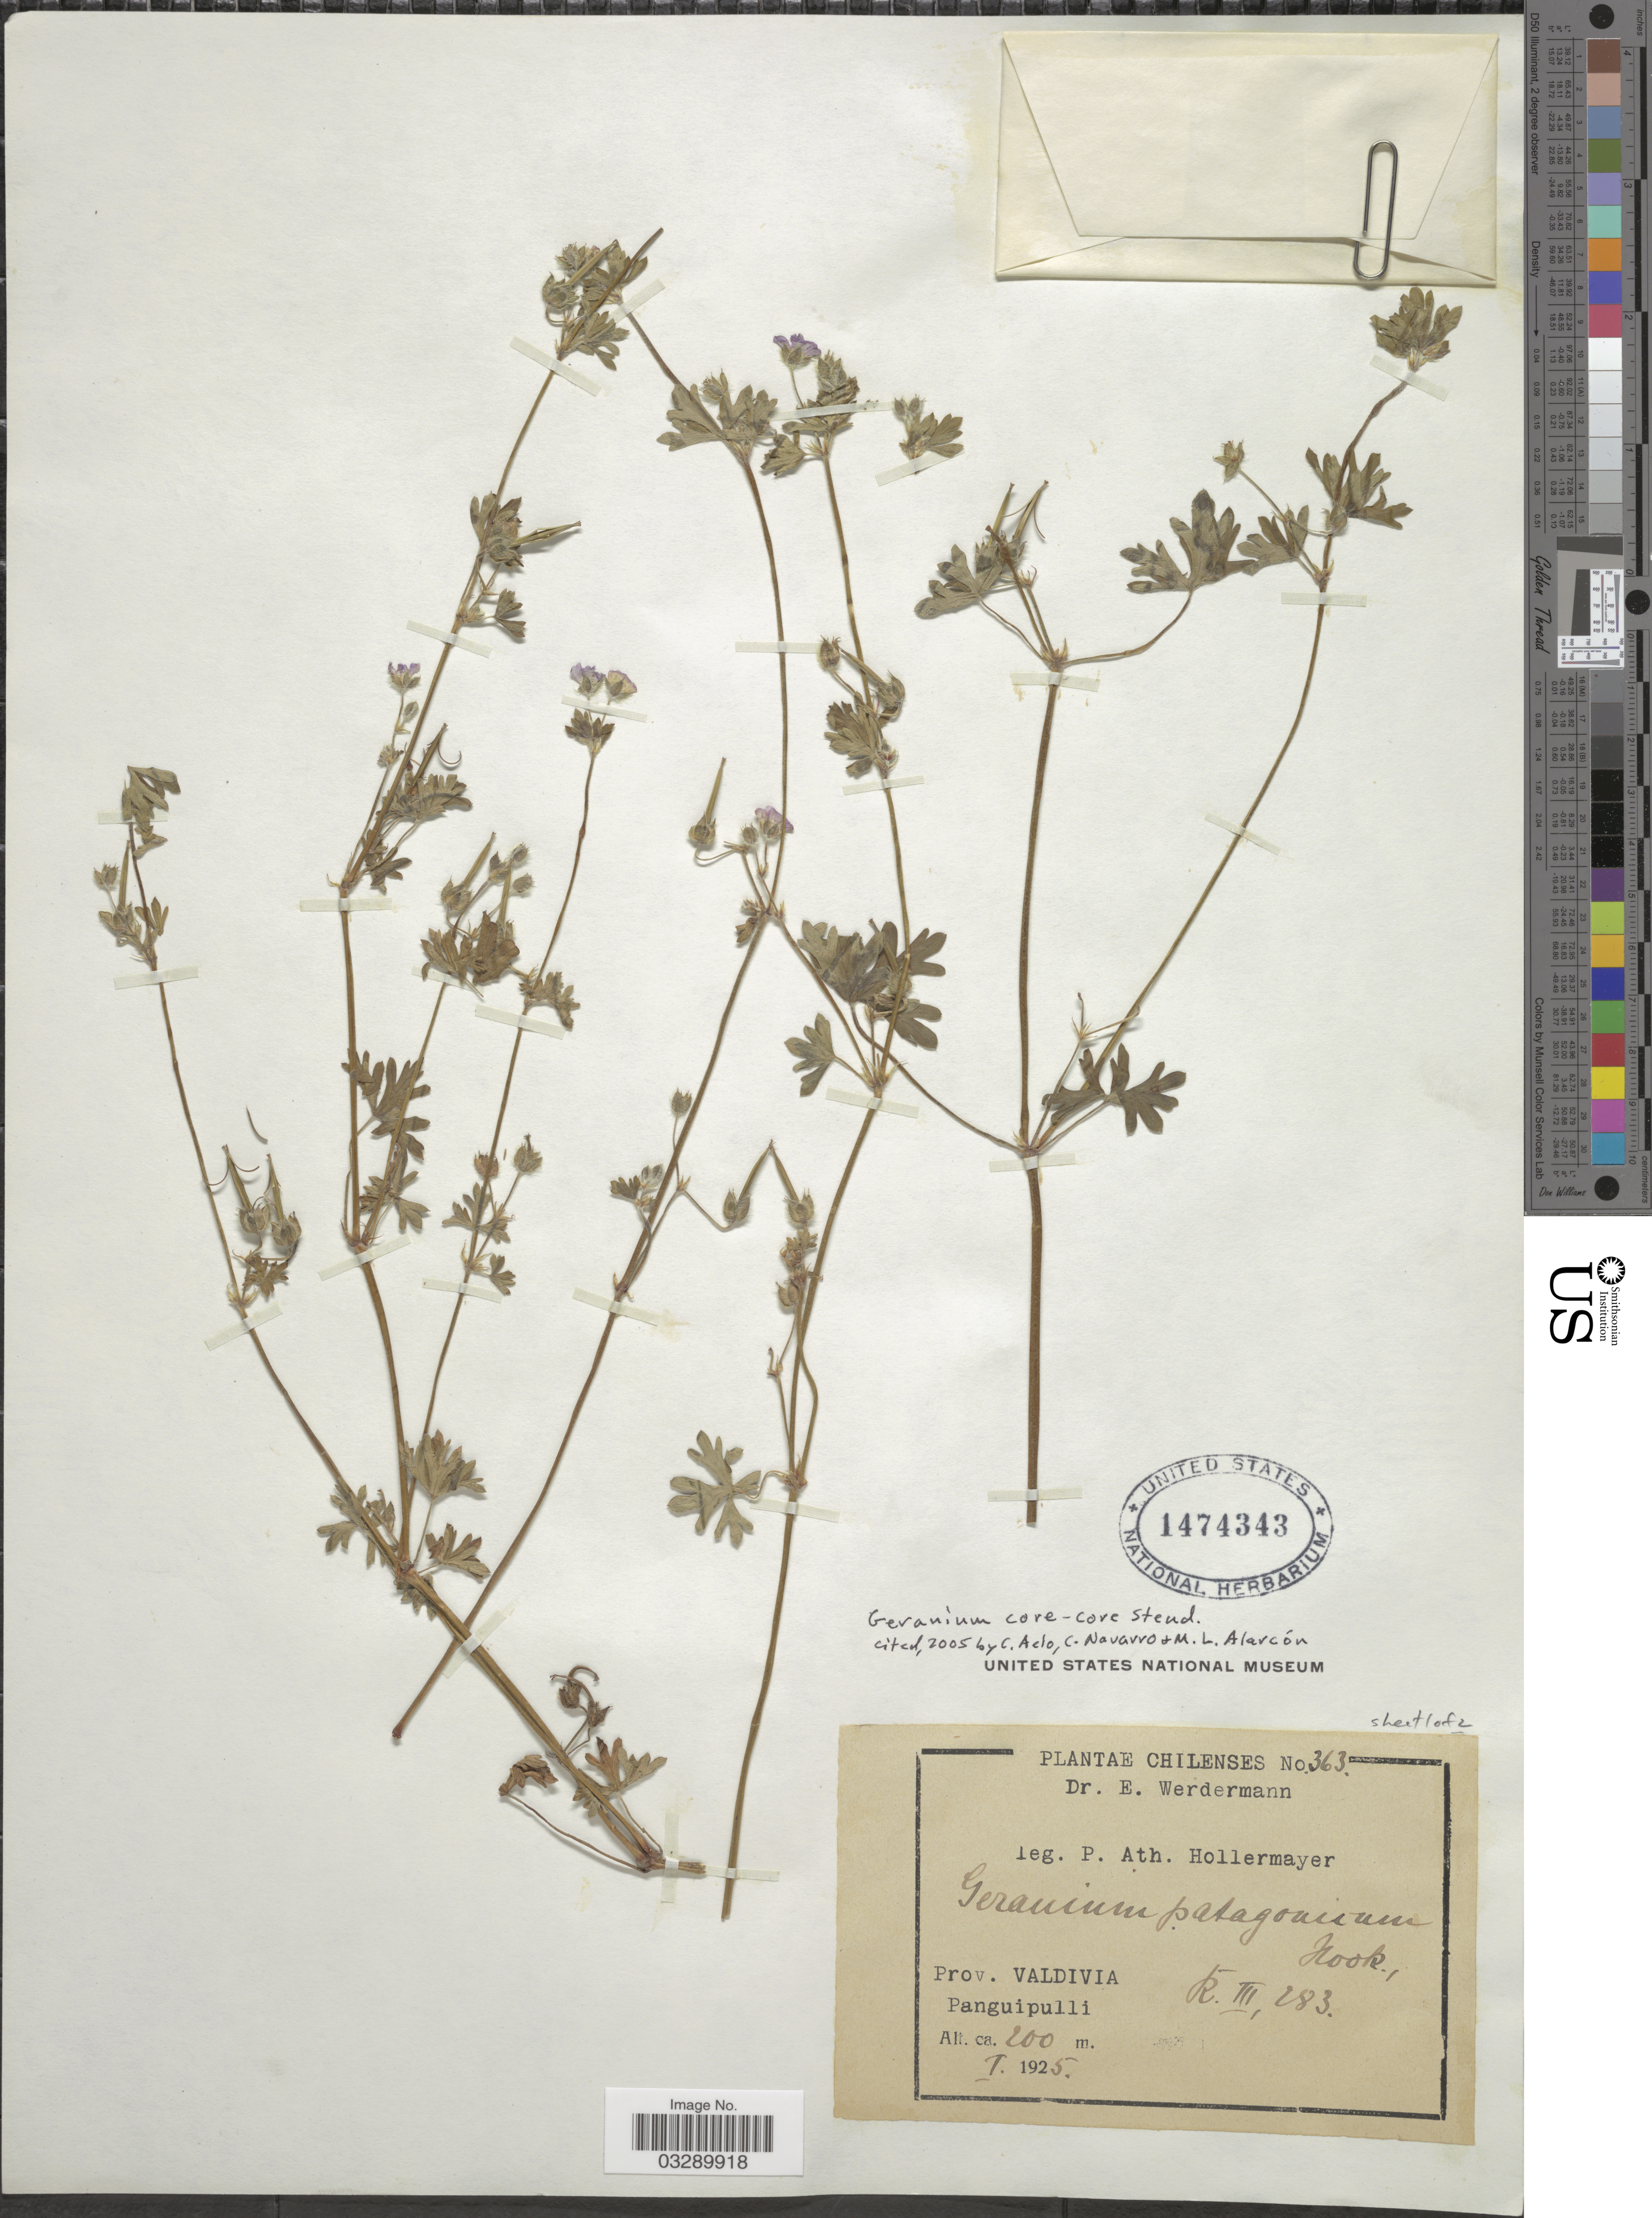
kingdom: Plantae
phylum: Tracheophyta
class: Magnoliopsida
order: Geraniales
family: Geraniaceae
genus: Geranium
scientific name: Geranium core-core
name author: Steud.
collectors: P. Hollermayer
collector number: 363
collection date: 1925-01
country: Chile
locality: Prov. Valdivia. Panguipulli.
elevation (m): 200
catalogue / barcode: US 1474343